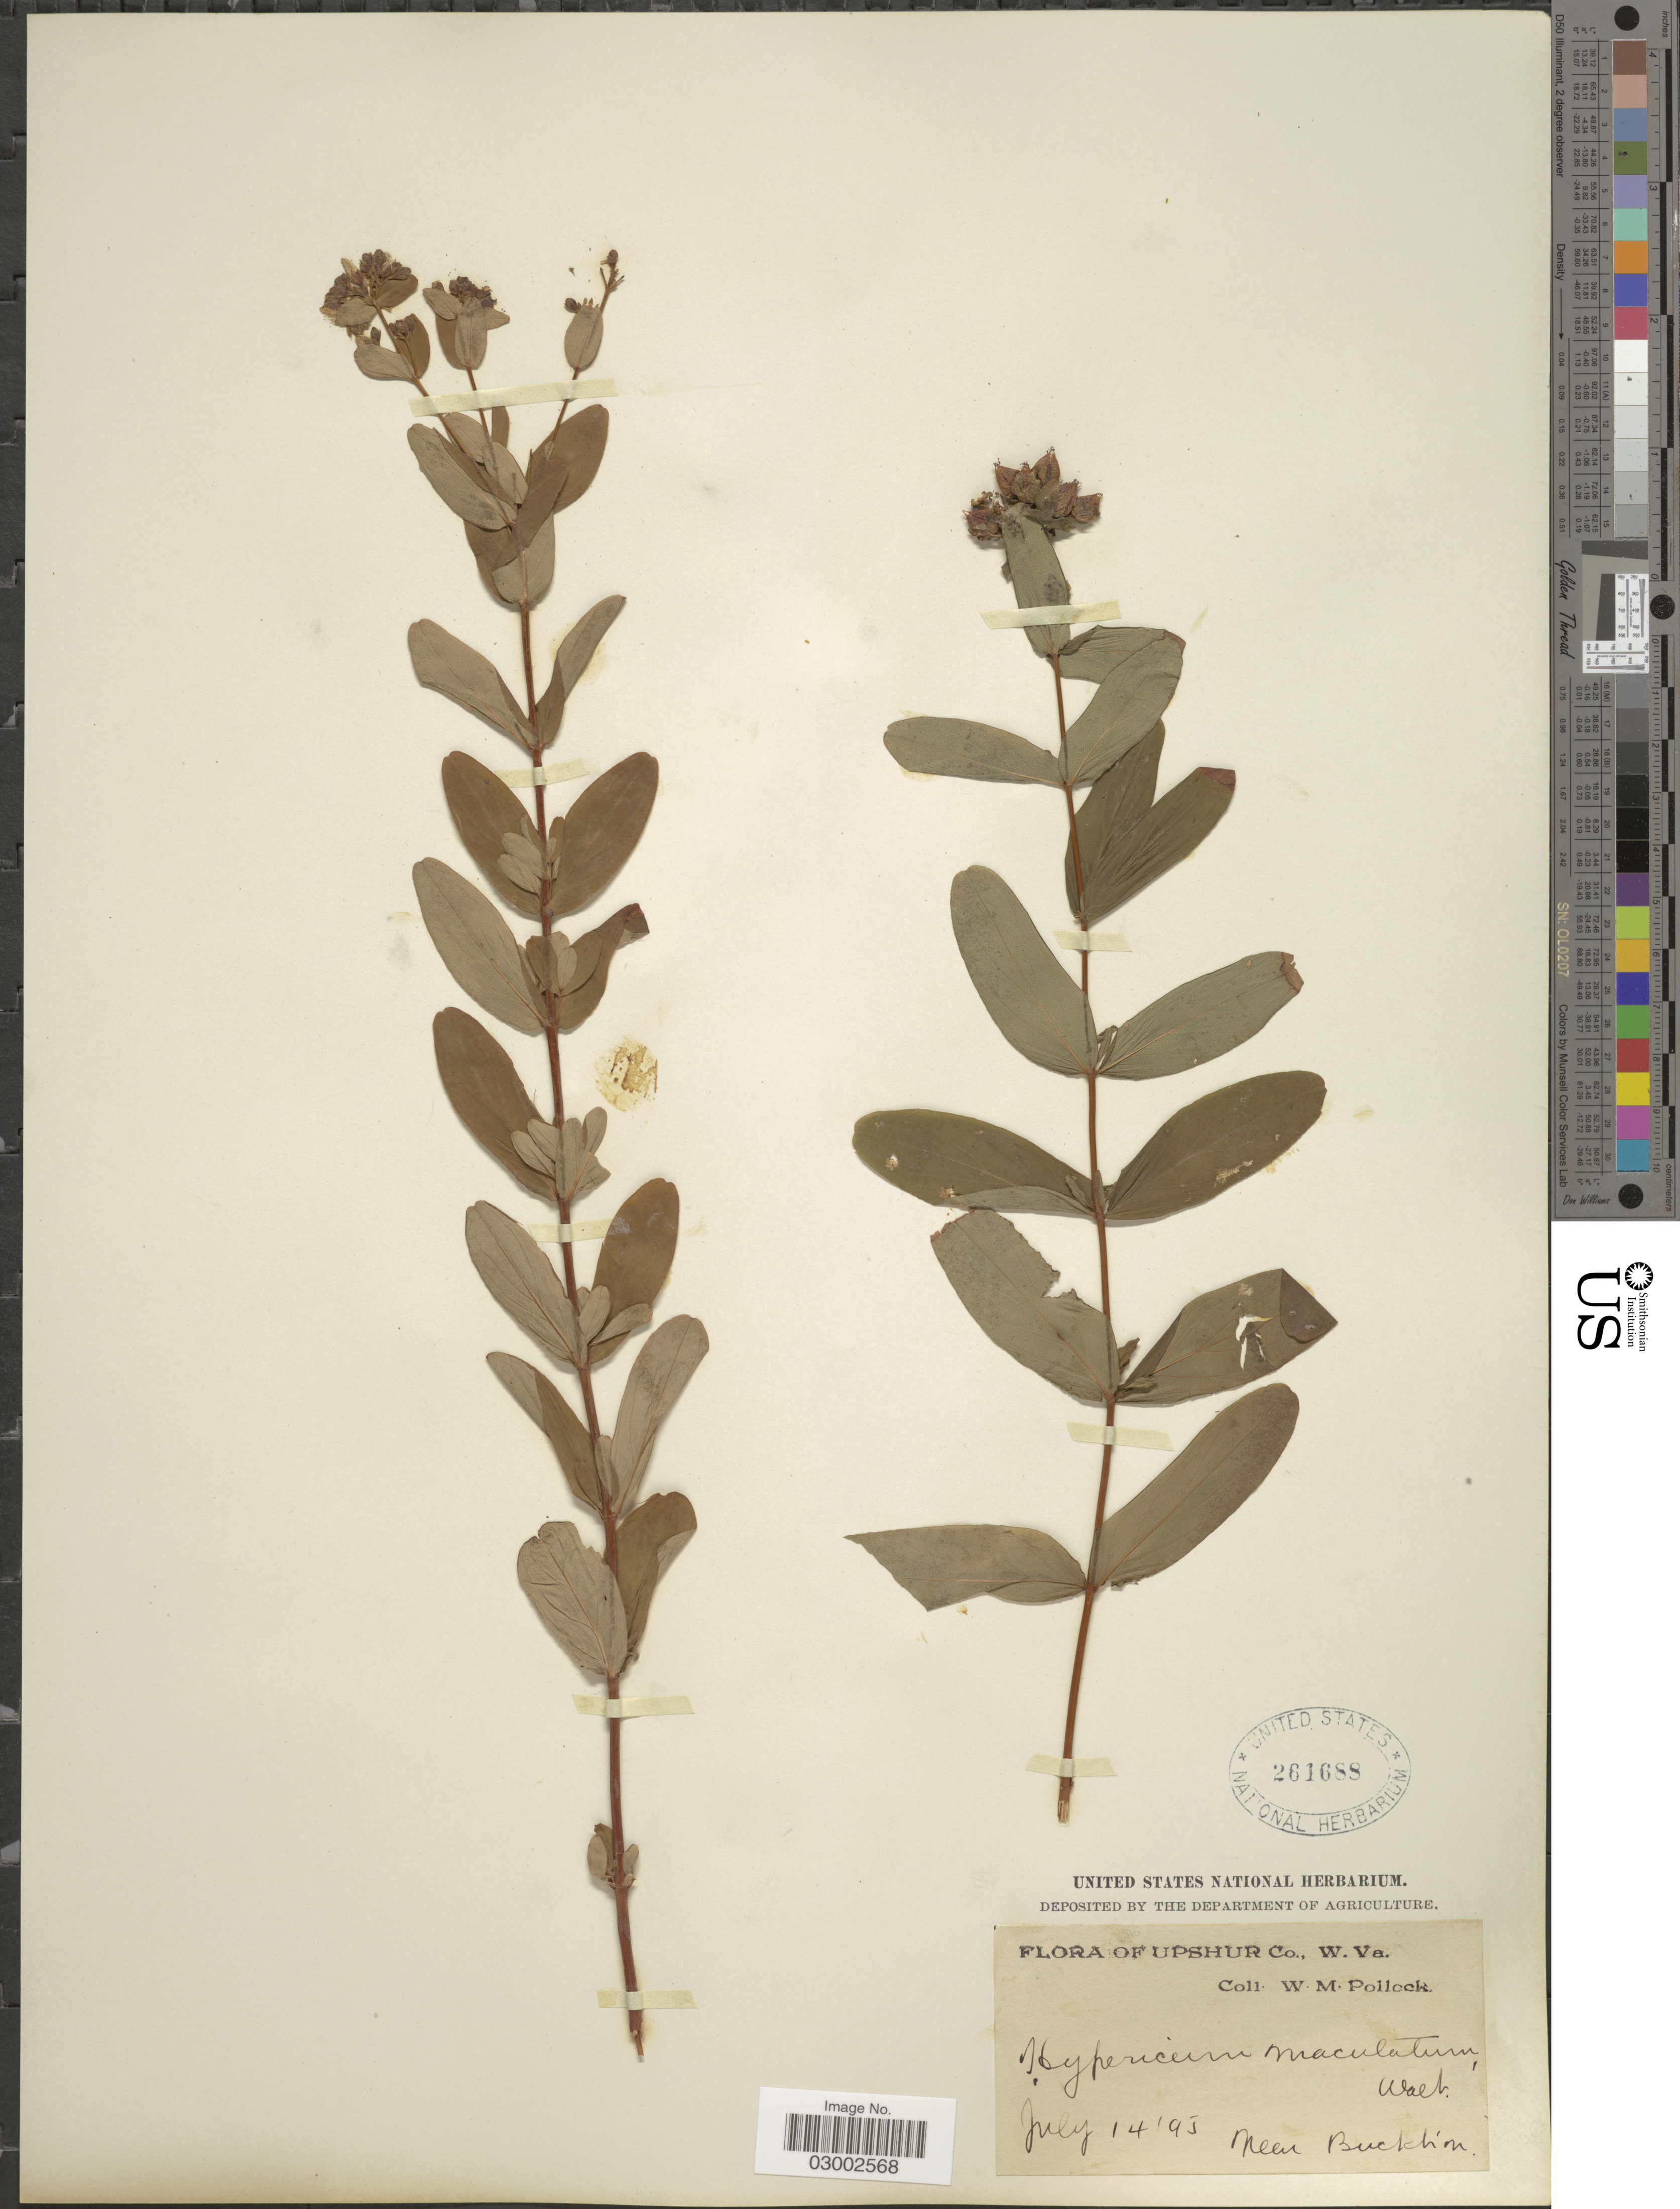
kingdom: Plantae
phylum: Tracheophyta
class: Magnoliopsida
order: Malpighiales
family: Hypericaceae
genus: Hypericum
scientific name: Hypericum punctatum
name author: Lam.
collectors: W. M. Pollock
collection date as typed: Transcribed d/m/y: 14/7/95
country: United States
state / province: West Virginia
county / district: Upshur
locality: W. Va. Near Bucklin.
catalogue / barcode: US 261688